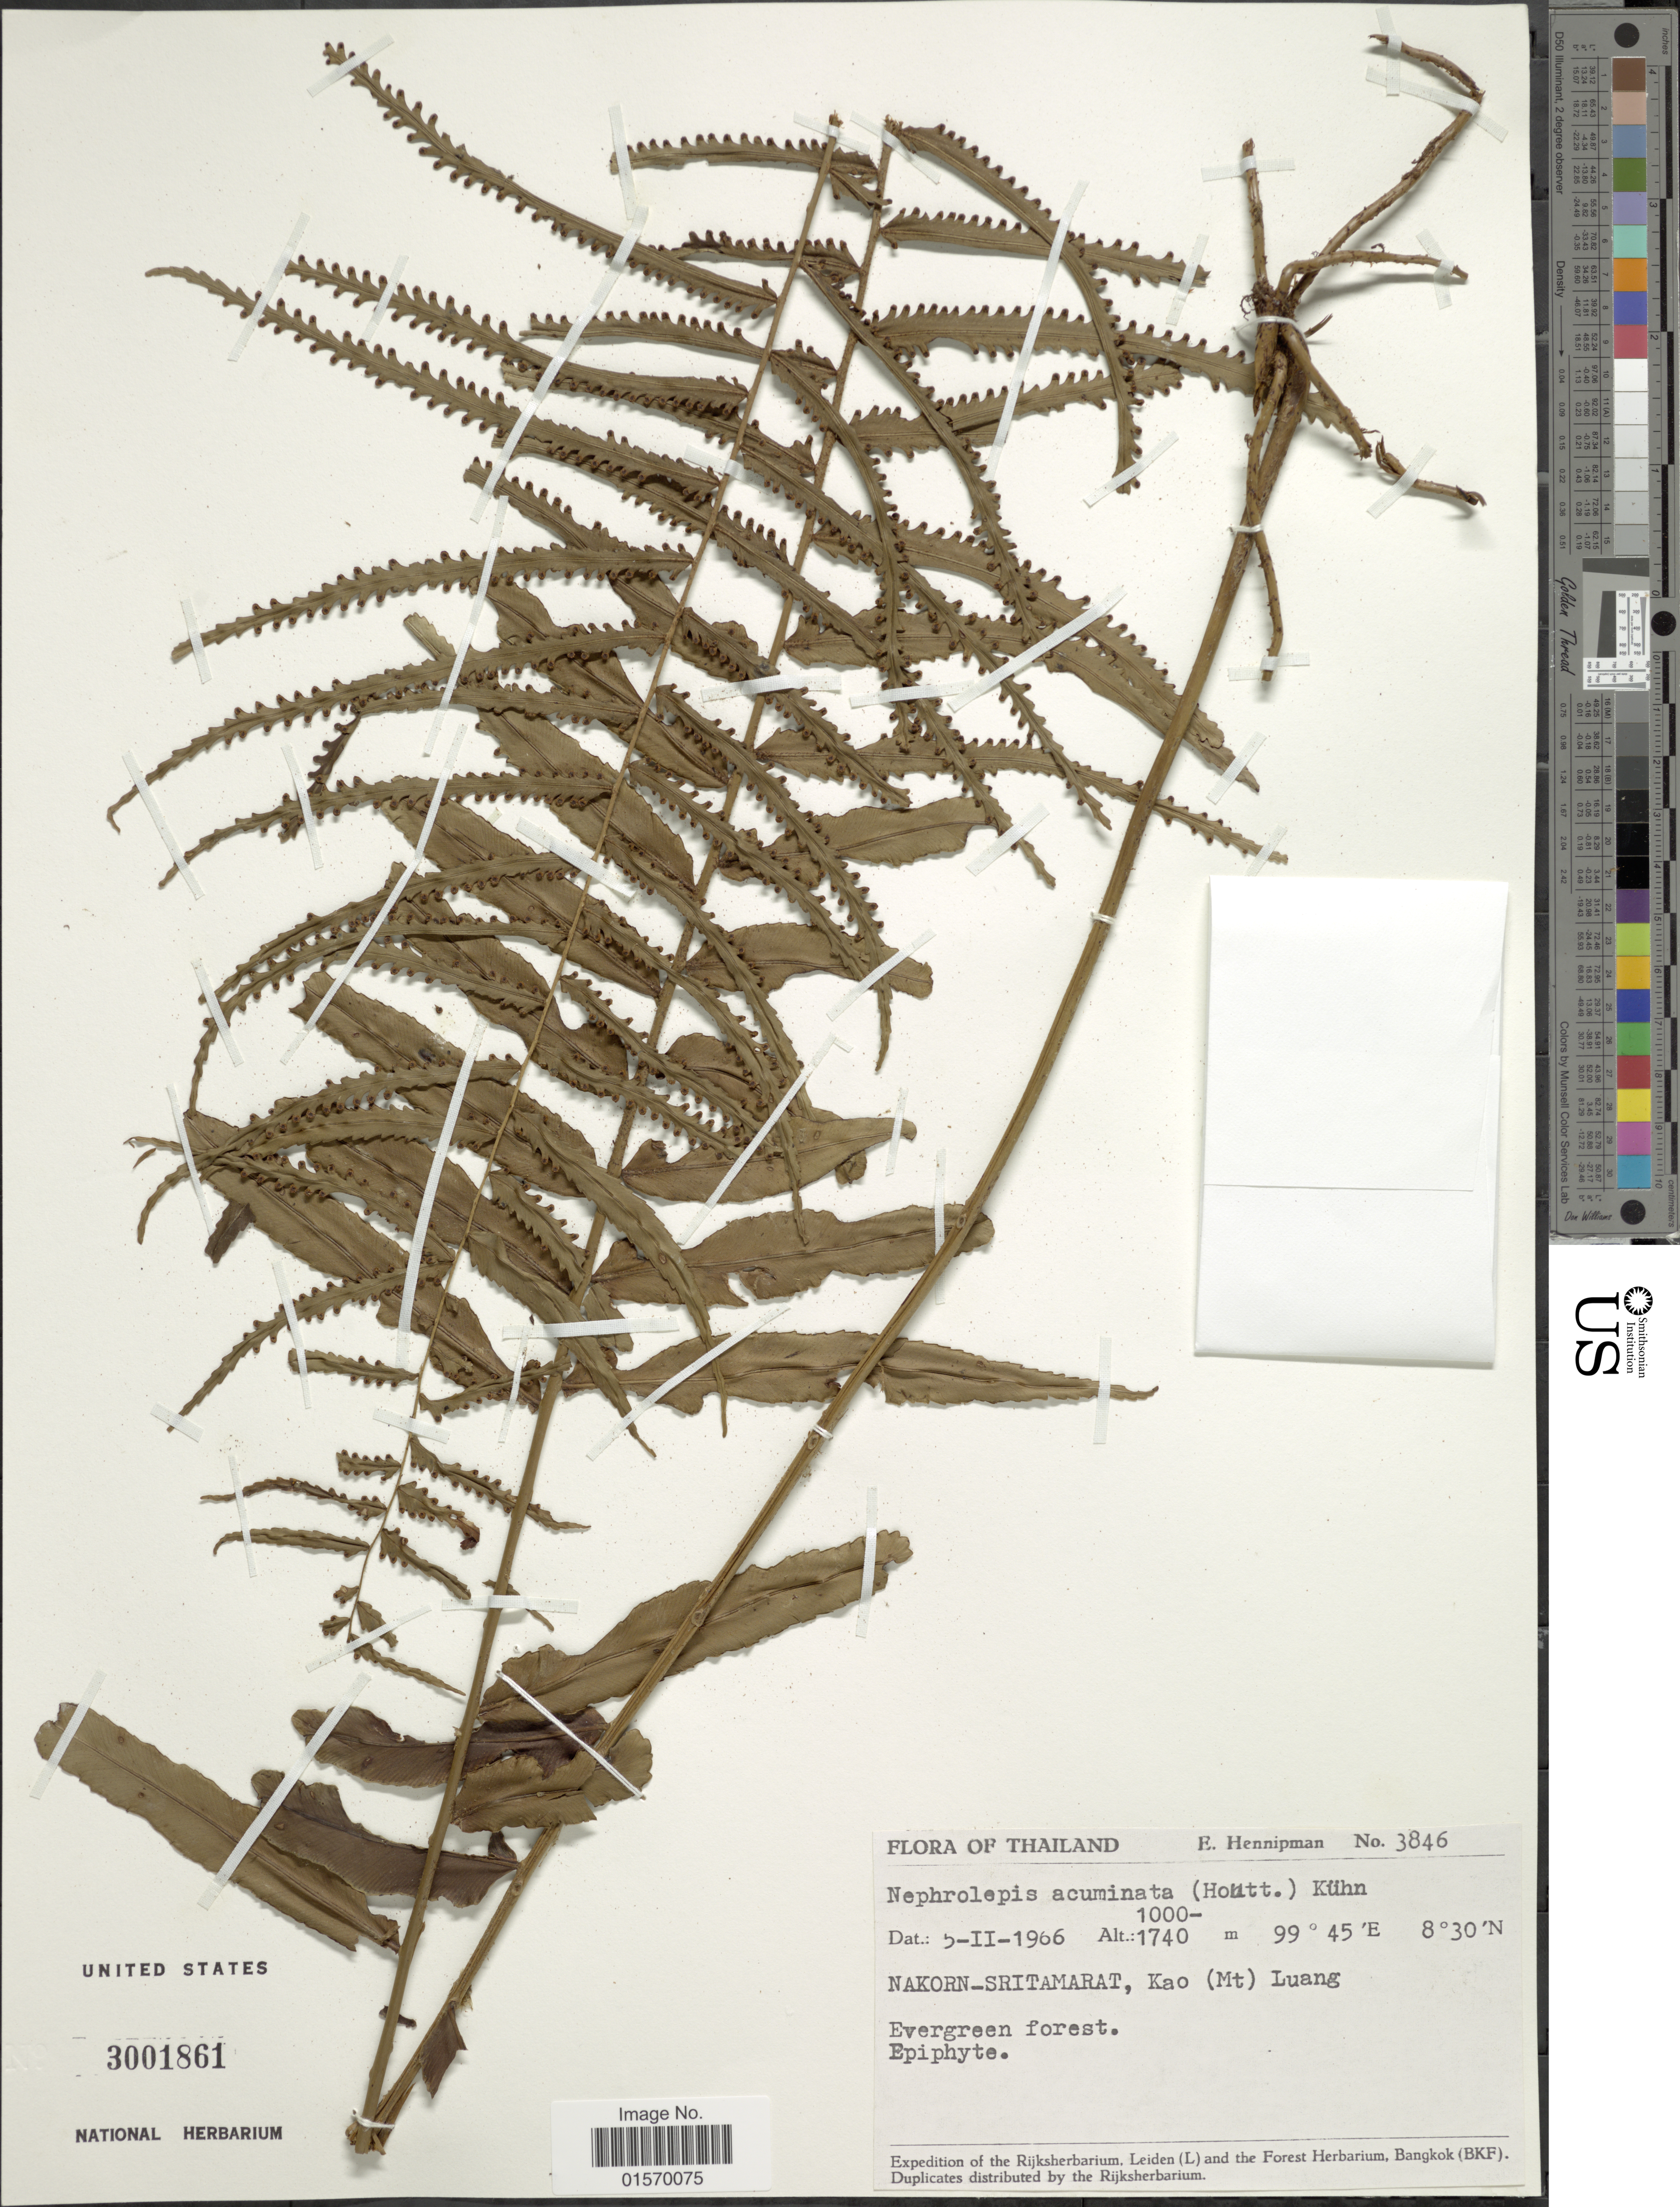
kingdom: Plantae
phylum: Tracheophyta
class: Polypodiopsida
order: Polypodiales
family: Nephrolepidaceae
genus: Nephrolepis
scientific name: Nephrolepis acuminata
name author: (Houtt.) Kuhn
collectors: E. Hennipman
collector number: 3846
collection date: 1966-02-05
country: Thailand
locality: Nakorn-Sritamarat, Kao (Mt) Luang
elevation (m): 1000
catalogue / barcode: US 3001861